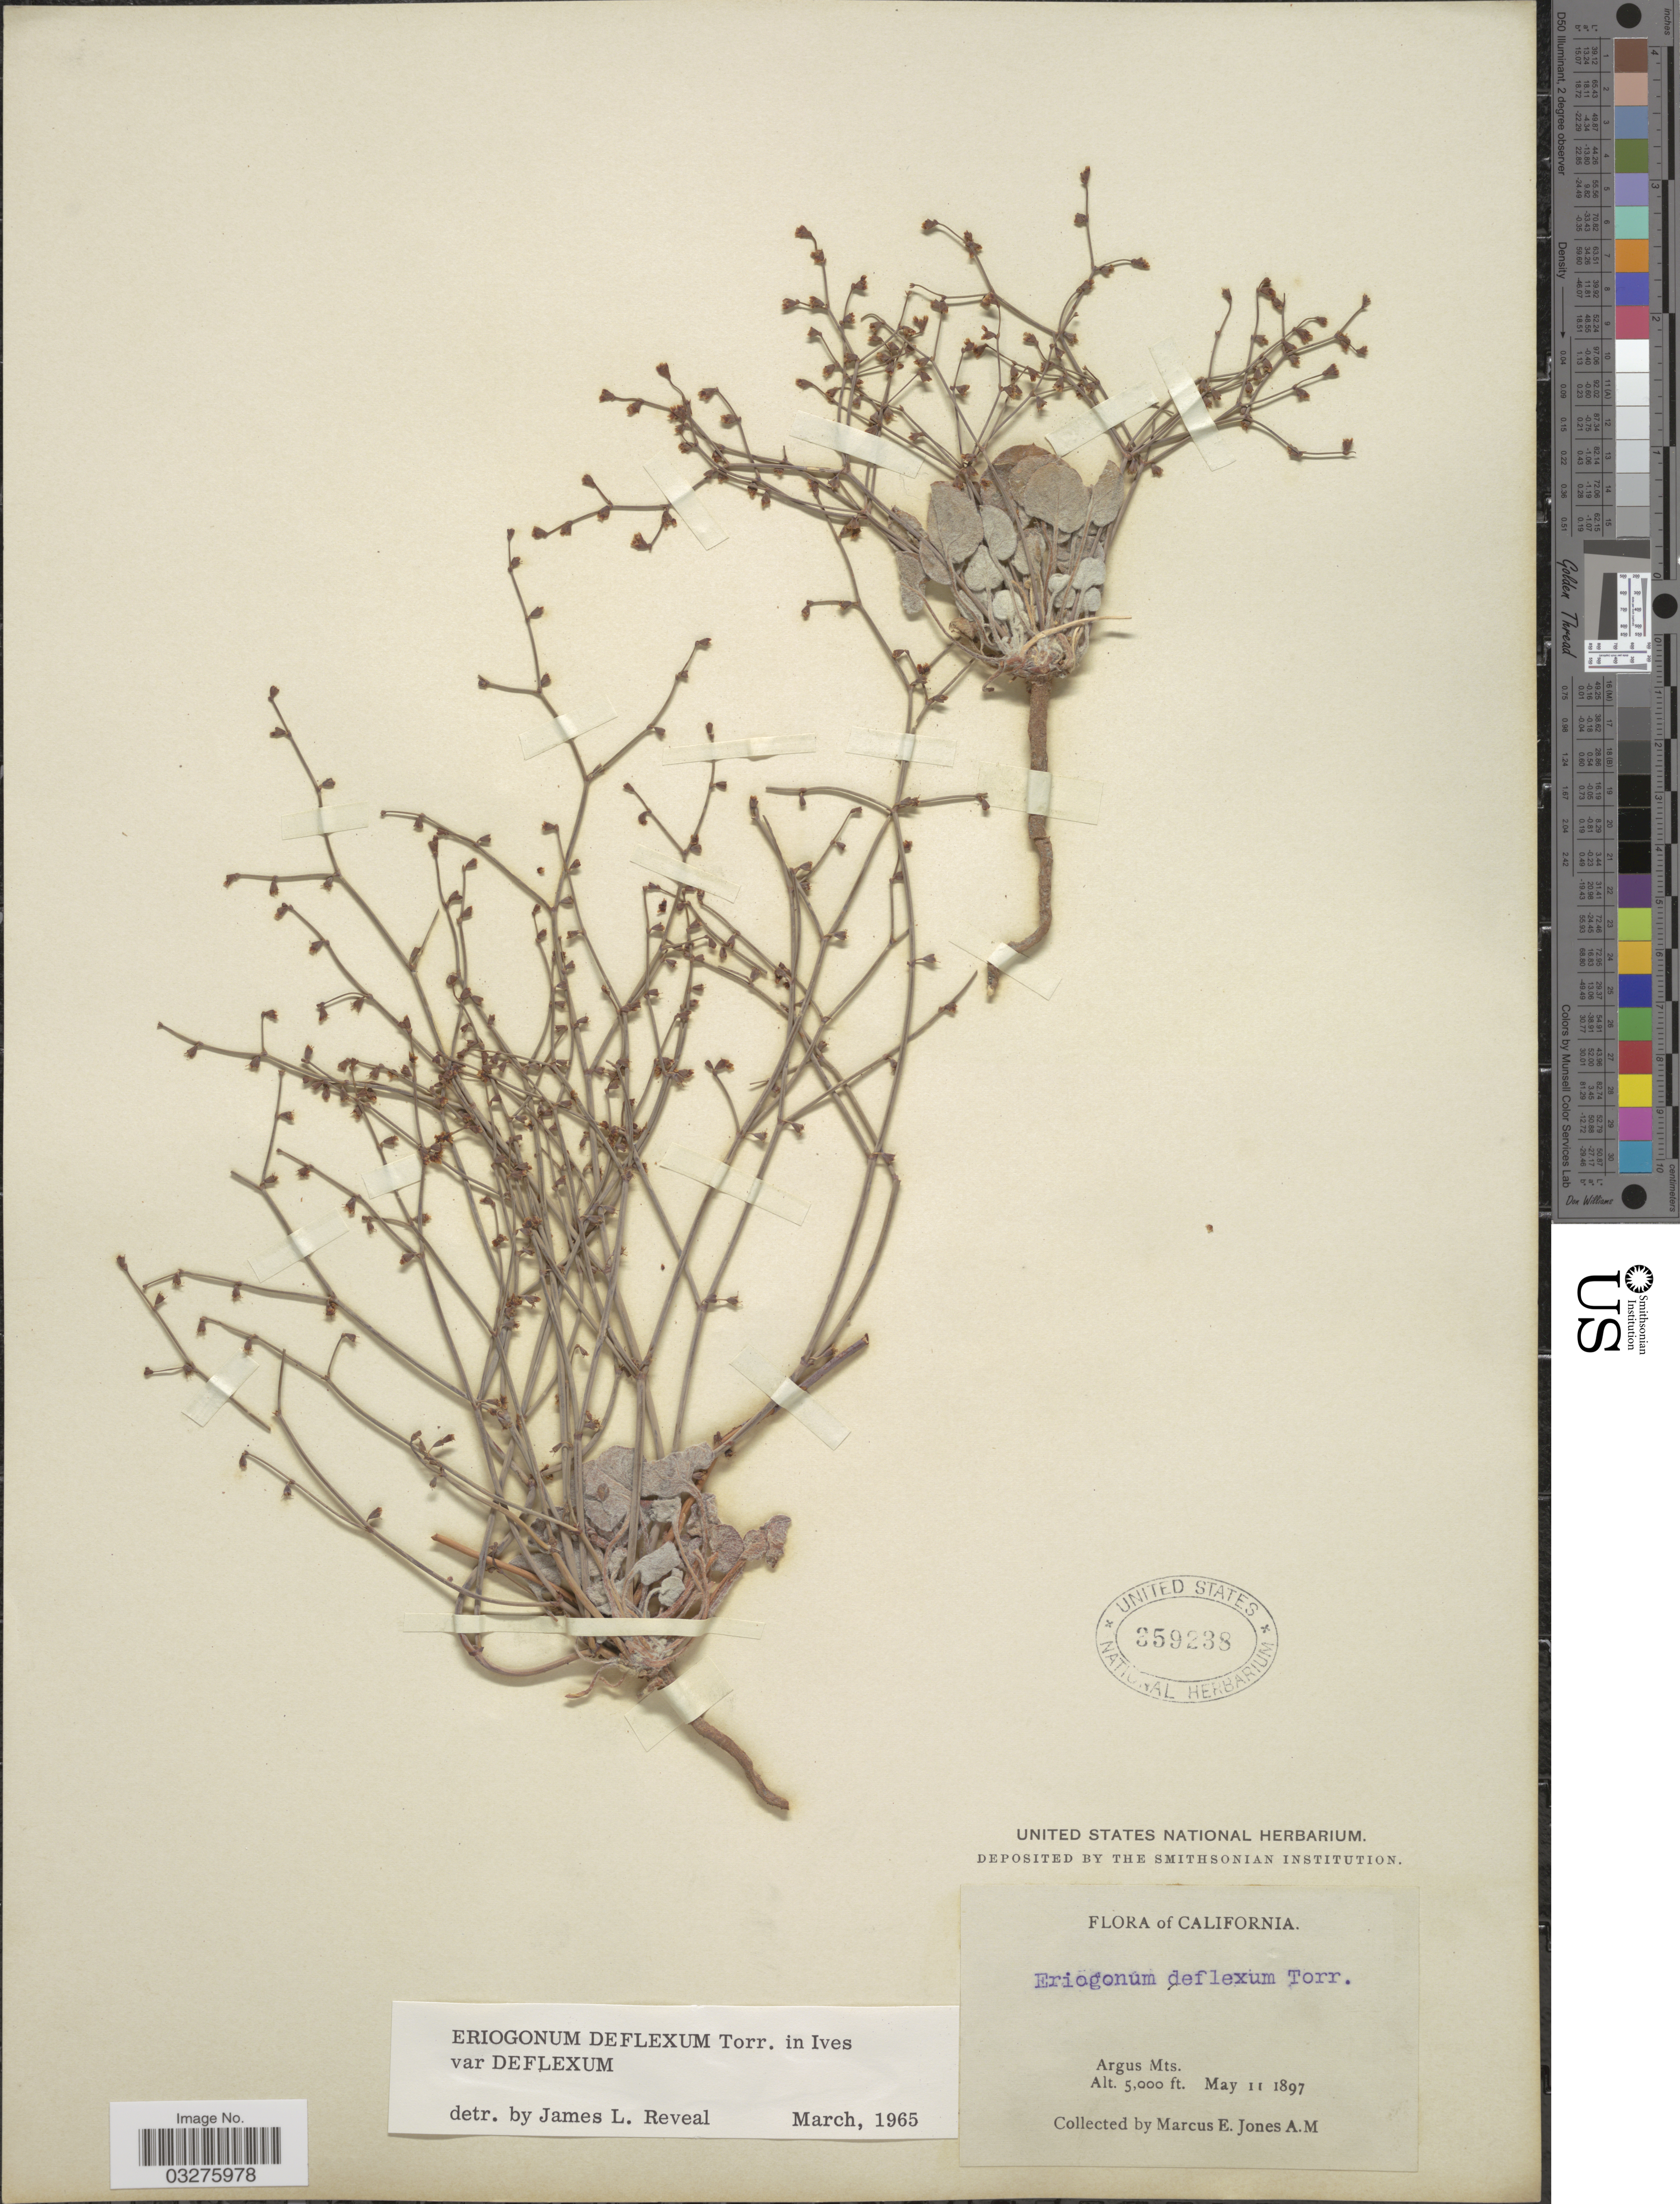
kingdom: Plantae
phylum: Tracheophyta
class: Magnoliopsida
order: Caryophyllales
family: Polygonaceae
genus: Eriogonum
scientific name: Eriogonum deflexum var. nevadense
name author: Reveal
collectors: M. E. Jones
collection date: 1897-05-11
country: United States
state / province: California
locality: Argus Mts.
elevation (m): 1524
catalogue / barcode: US 359238